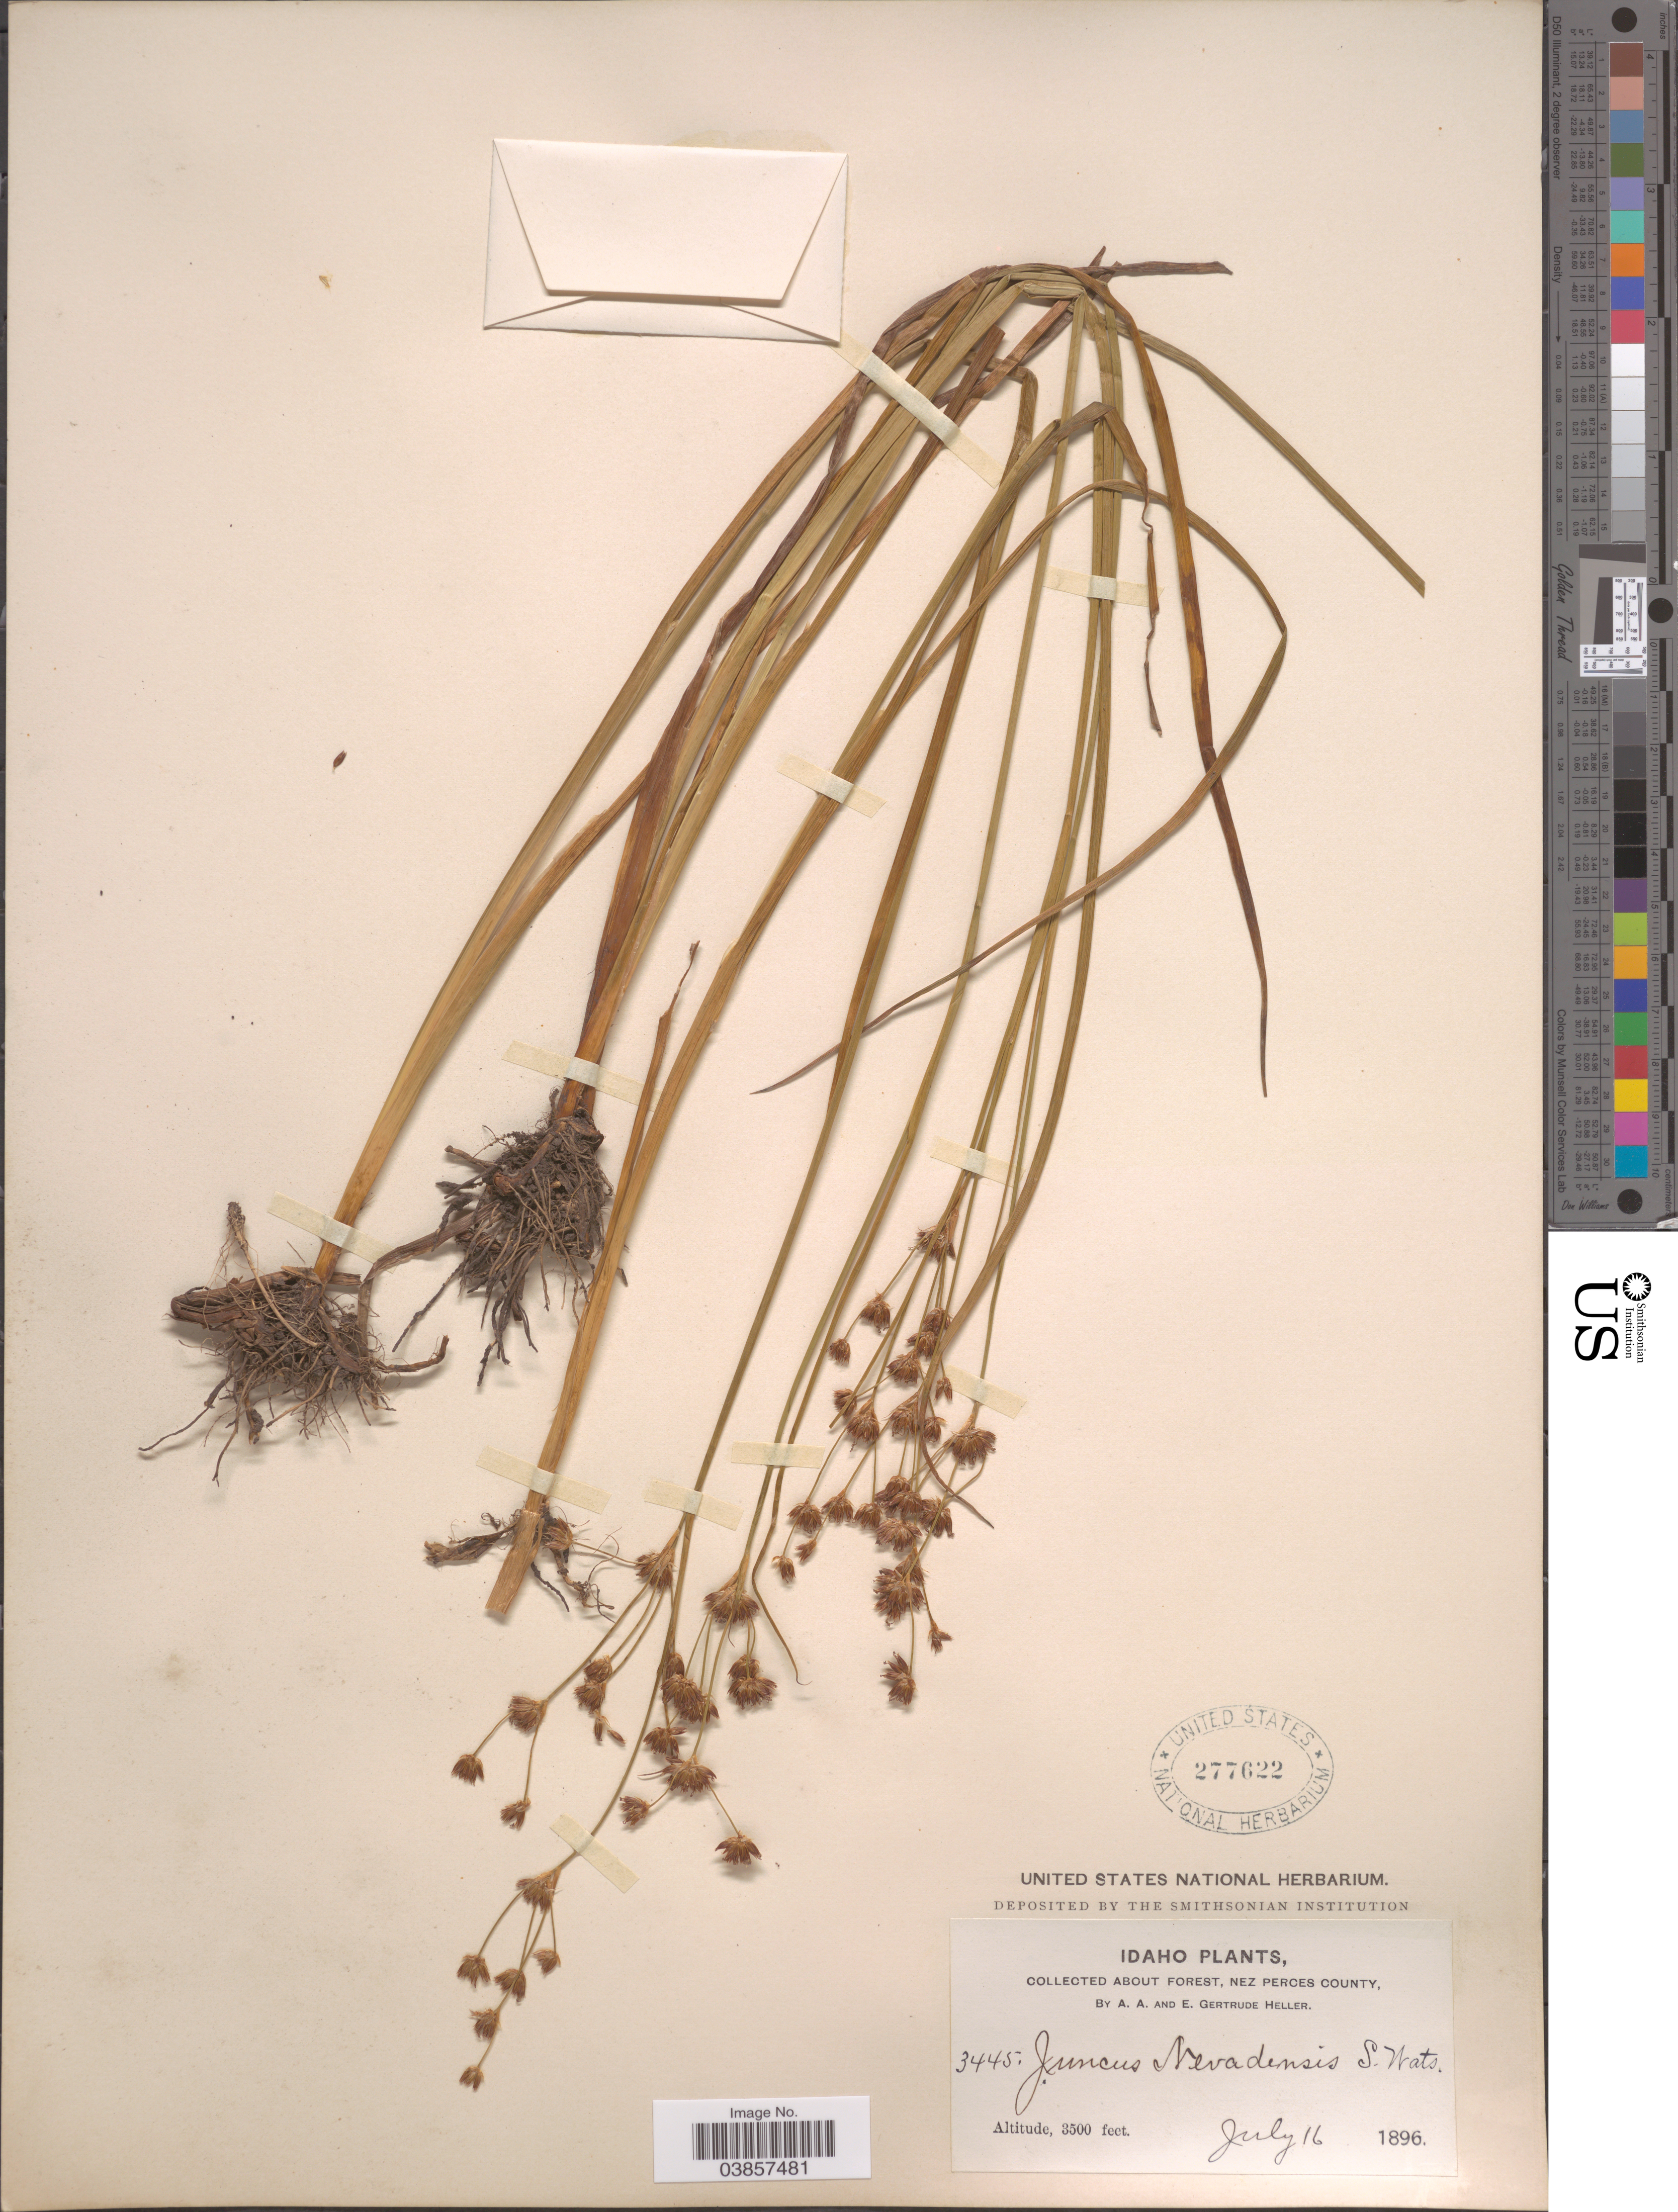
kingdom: Plantae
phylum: Tracheophyta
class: Liliopsida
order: Poales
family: Juncaceae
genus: Juncus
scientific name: Juncus suksdorfii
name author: Rydb.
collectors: A. A. Heller & E. G. Heller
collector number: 3445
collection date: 1896-07-16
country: United States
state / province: Idaho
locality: About forest, Nez Perces County.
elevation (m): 1067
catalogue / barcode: US 277622